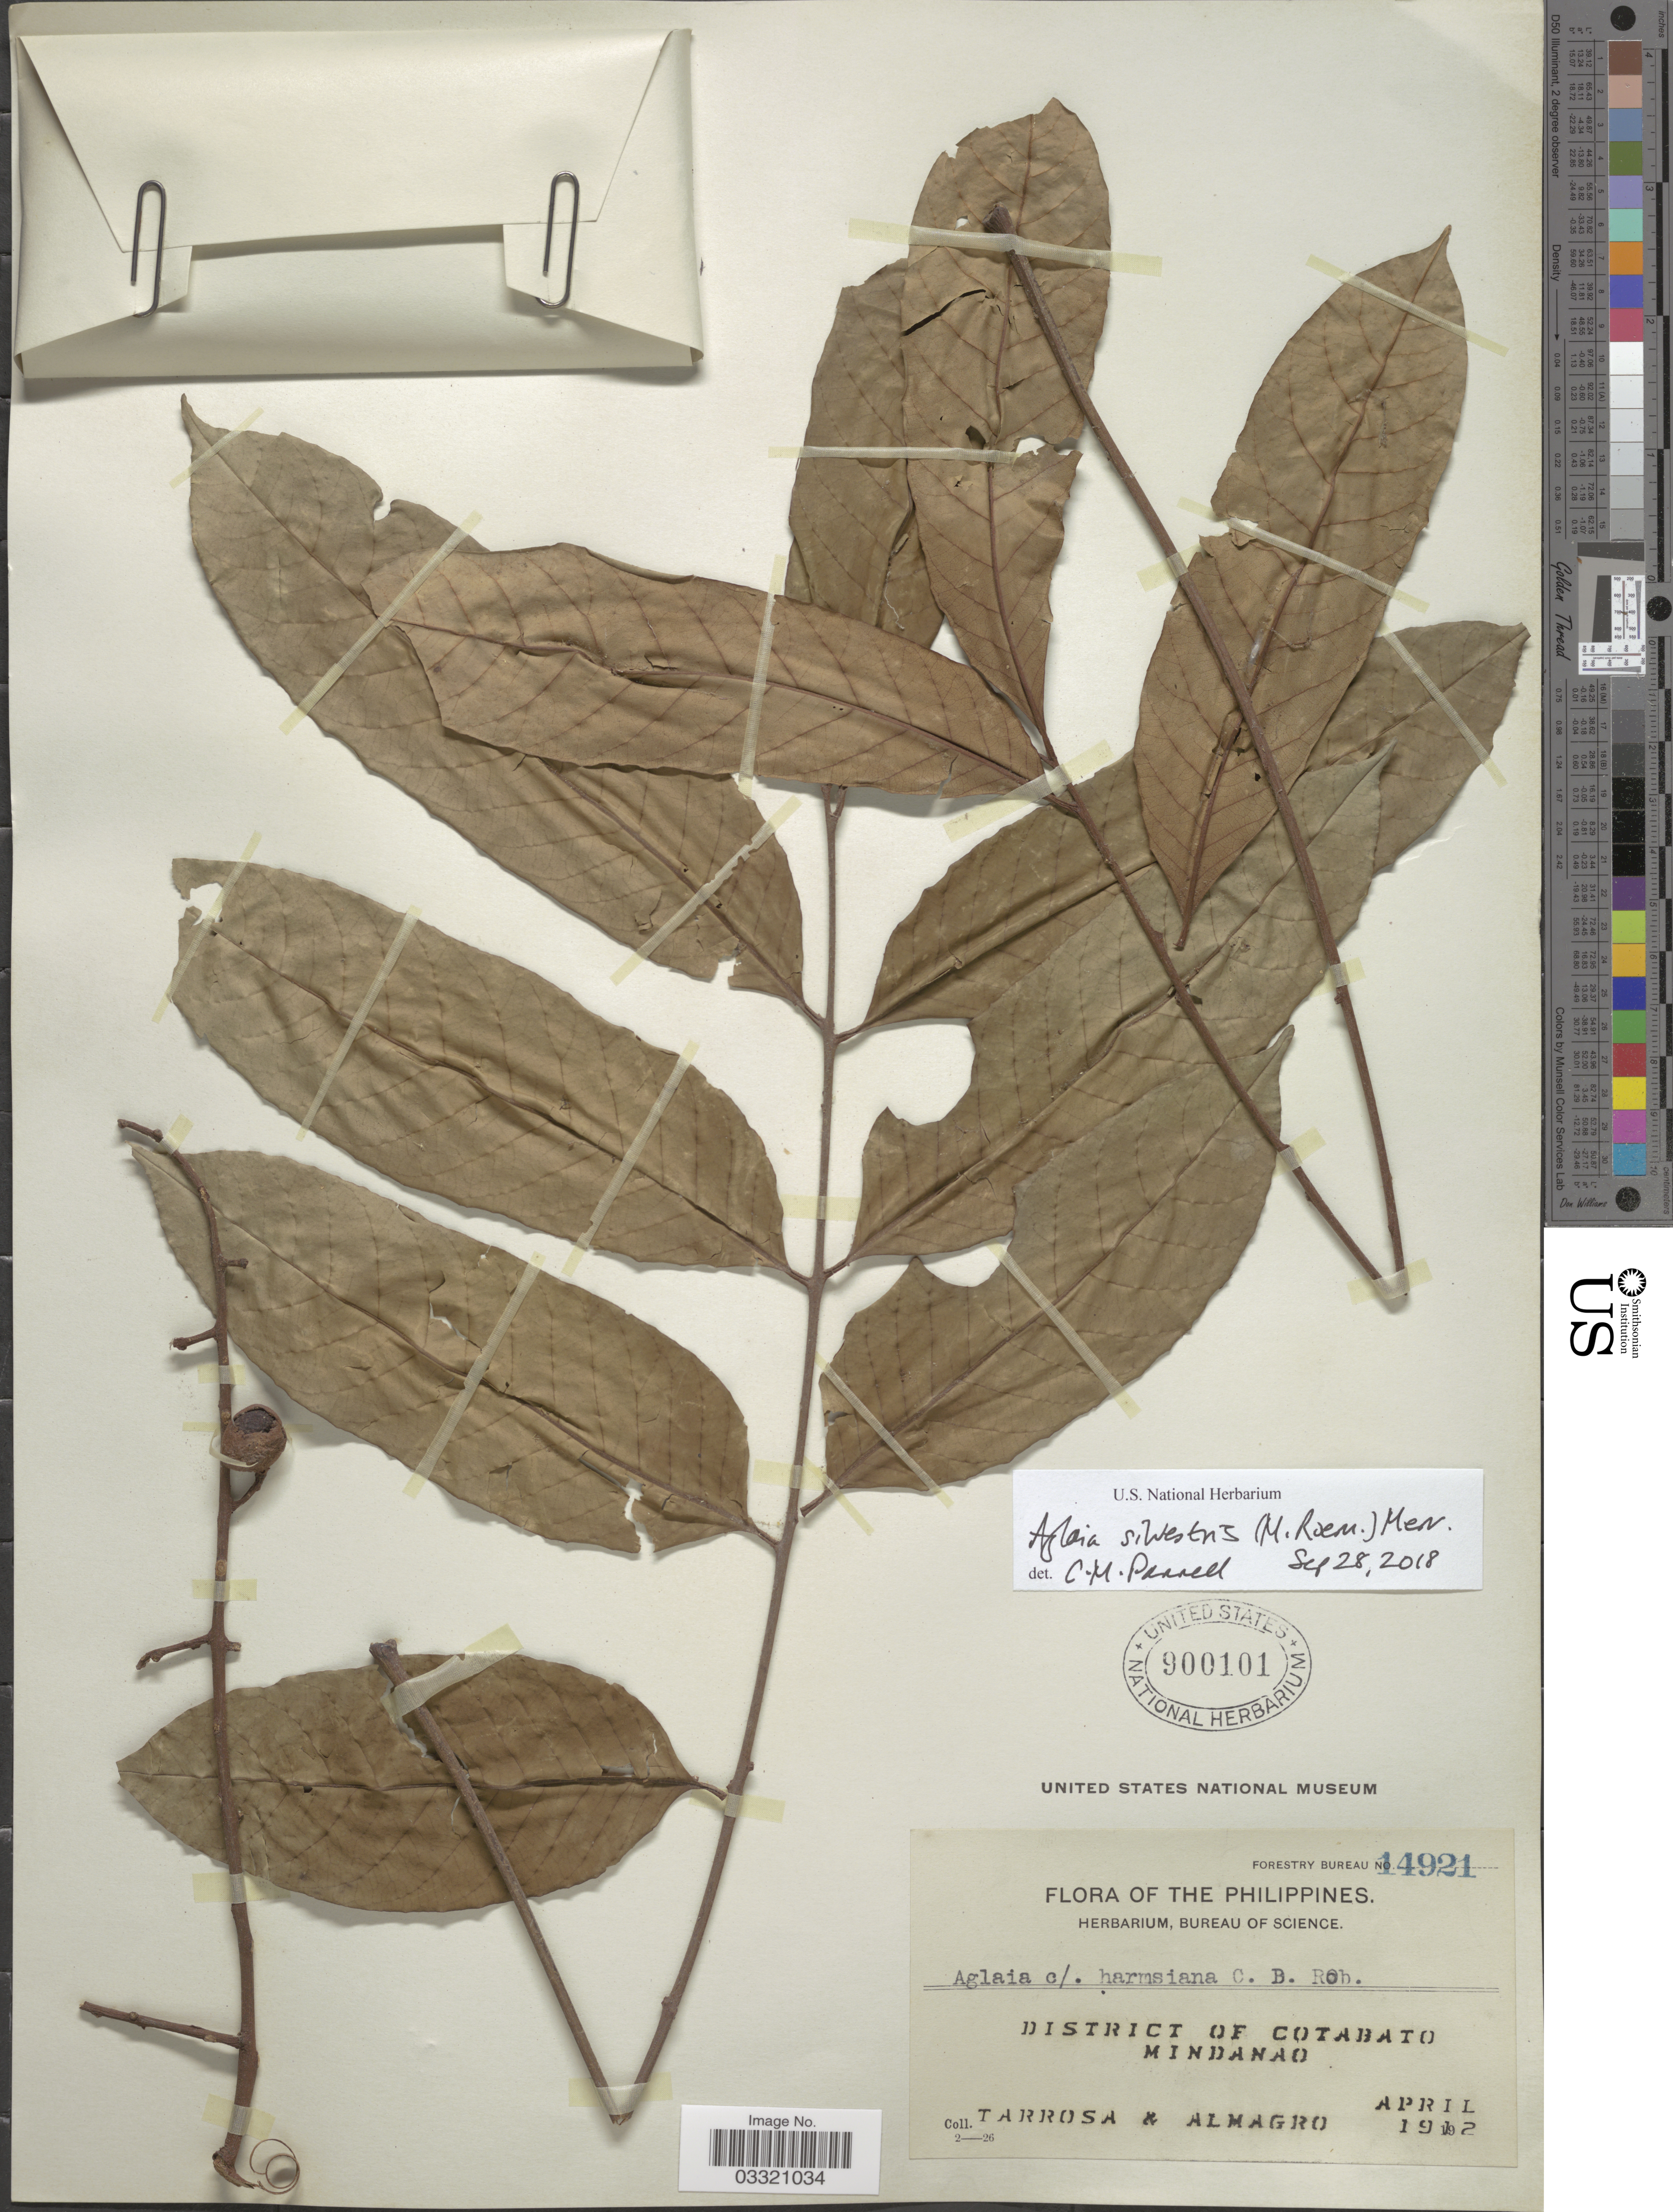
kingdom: Plantae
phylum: Tracheophyta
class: Magnoliopsida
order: Sapindales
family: Meliaceae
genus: Aglaia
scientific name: Aglaia silvestris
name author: (M. Roem.) Merr.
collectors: Tarrosa & -. Almagro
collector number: Forestry Bureau 14921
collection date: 1912-04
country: Philippines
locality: District of Cotabato. Mindanao.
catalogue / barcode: US 900101